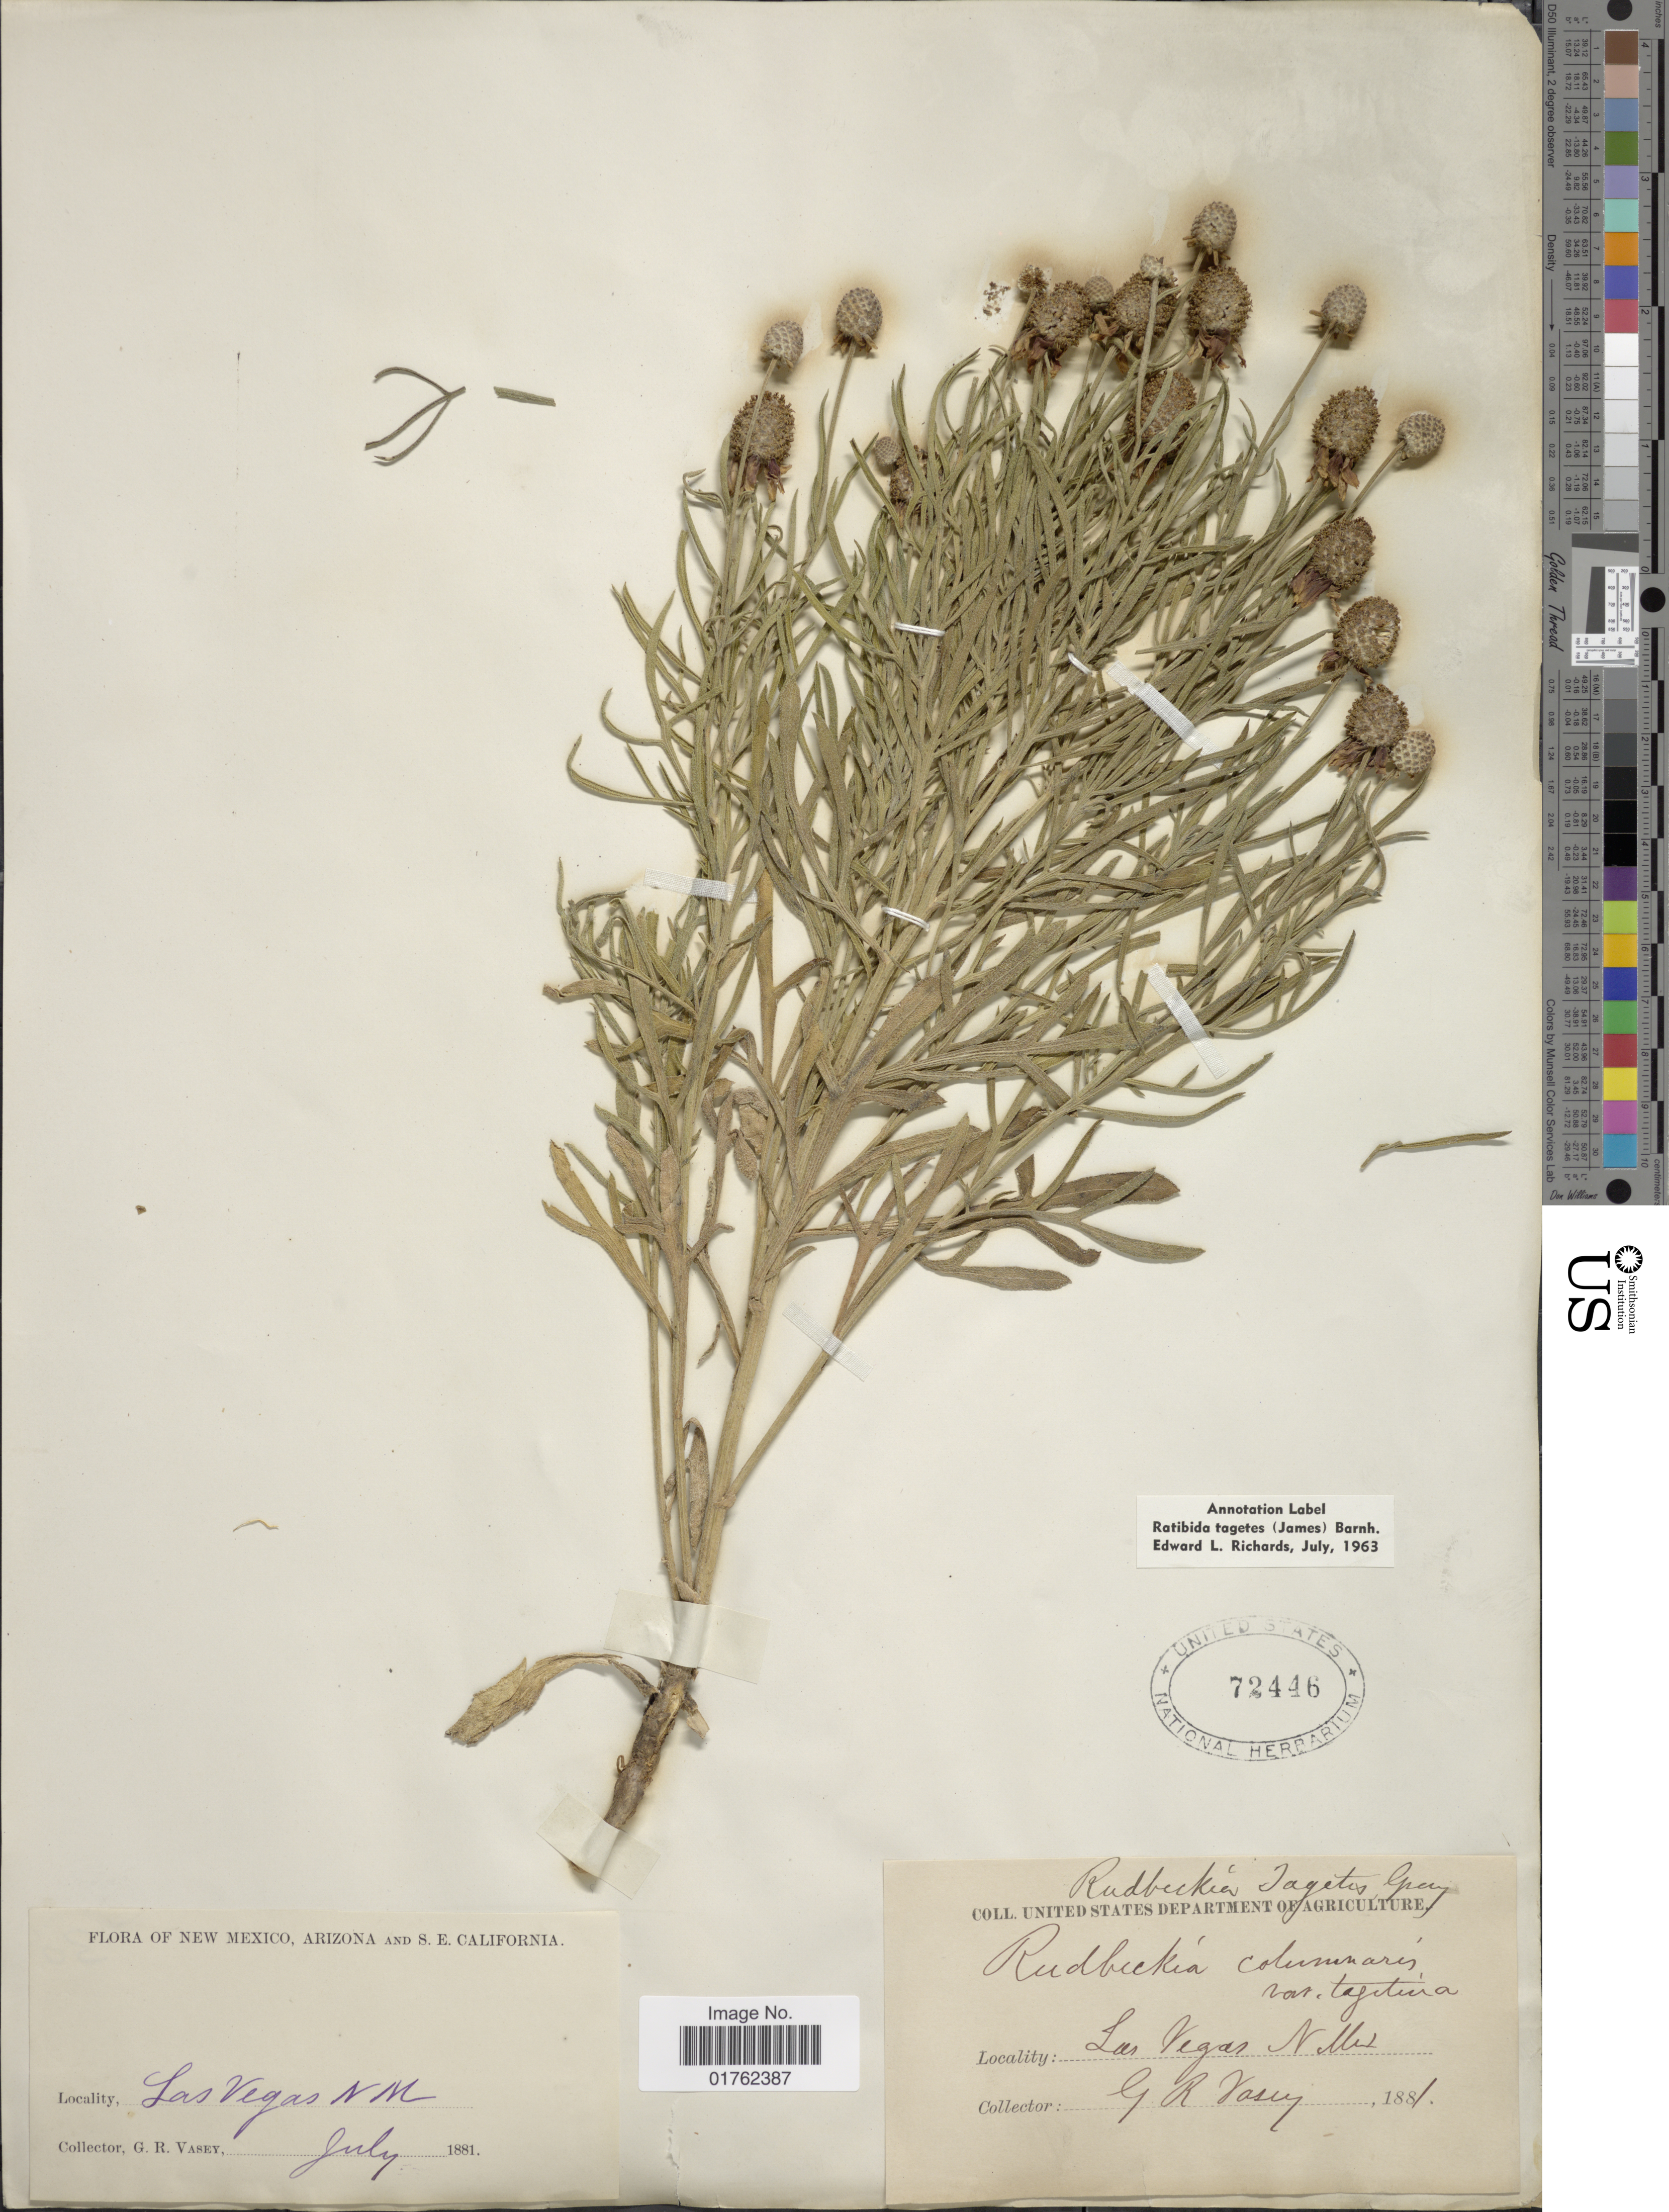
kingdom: Plantae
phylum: Tracheophyta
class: Magnoliopsida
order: Asterales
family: Asteraceae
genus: Ratibida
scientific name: Ratibida tagetes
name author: (James) Barnhart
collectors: G. R. Vasey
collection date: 1881-07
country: United States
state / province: New Mexico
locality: Las Vegas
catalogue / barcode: US 72446